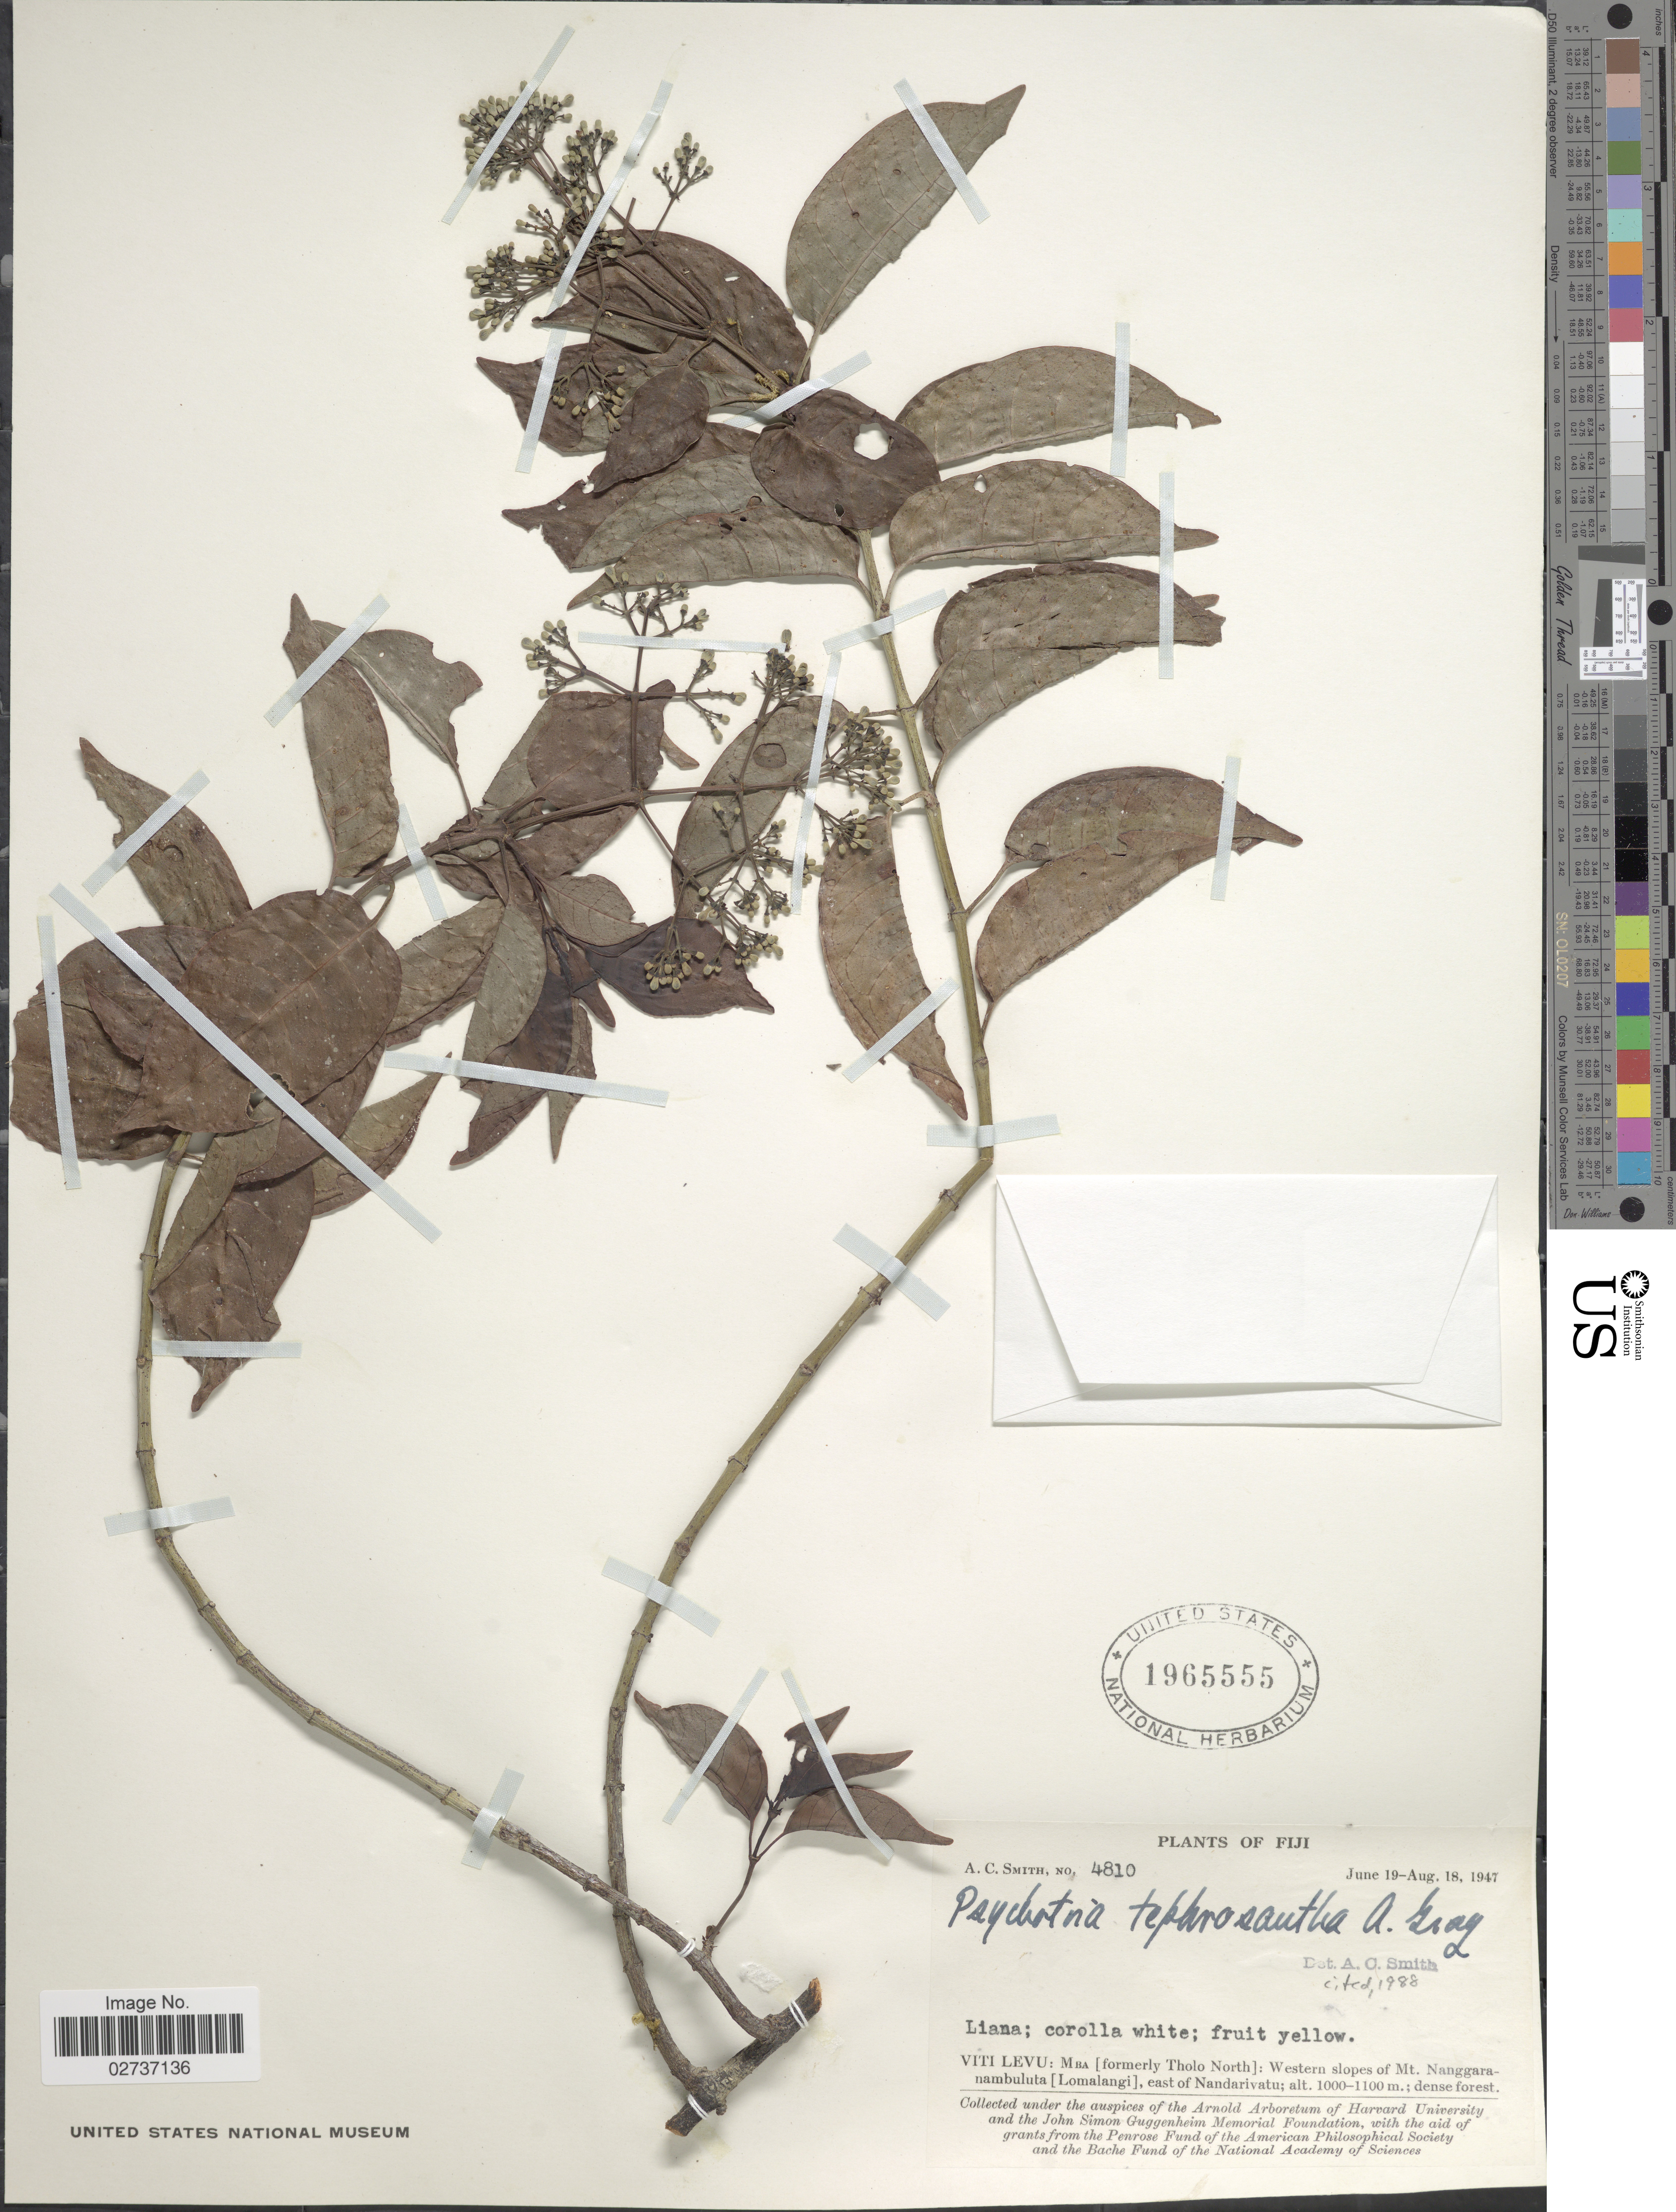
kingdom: Plantae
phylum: Tracheophyta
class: Magnoliopsida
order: Gentianales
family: Rubiaceae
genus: Psychotria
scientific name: Psychotria tephrosantha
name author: A. Gray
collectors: A. C. Smith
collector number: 4810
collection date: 1947-06-19/1947-08-18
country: Fiji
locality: Viti Levu: Mba (Formerly Tholo North): Western slopes of Mt. Nanggaranambuluta (Lomalangi), east of Nandarivatu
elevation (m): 1000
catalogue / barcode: US 1965555